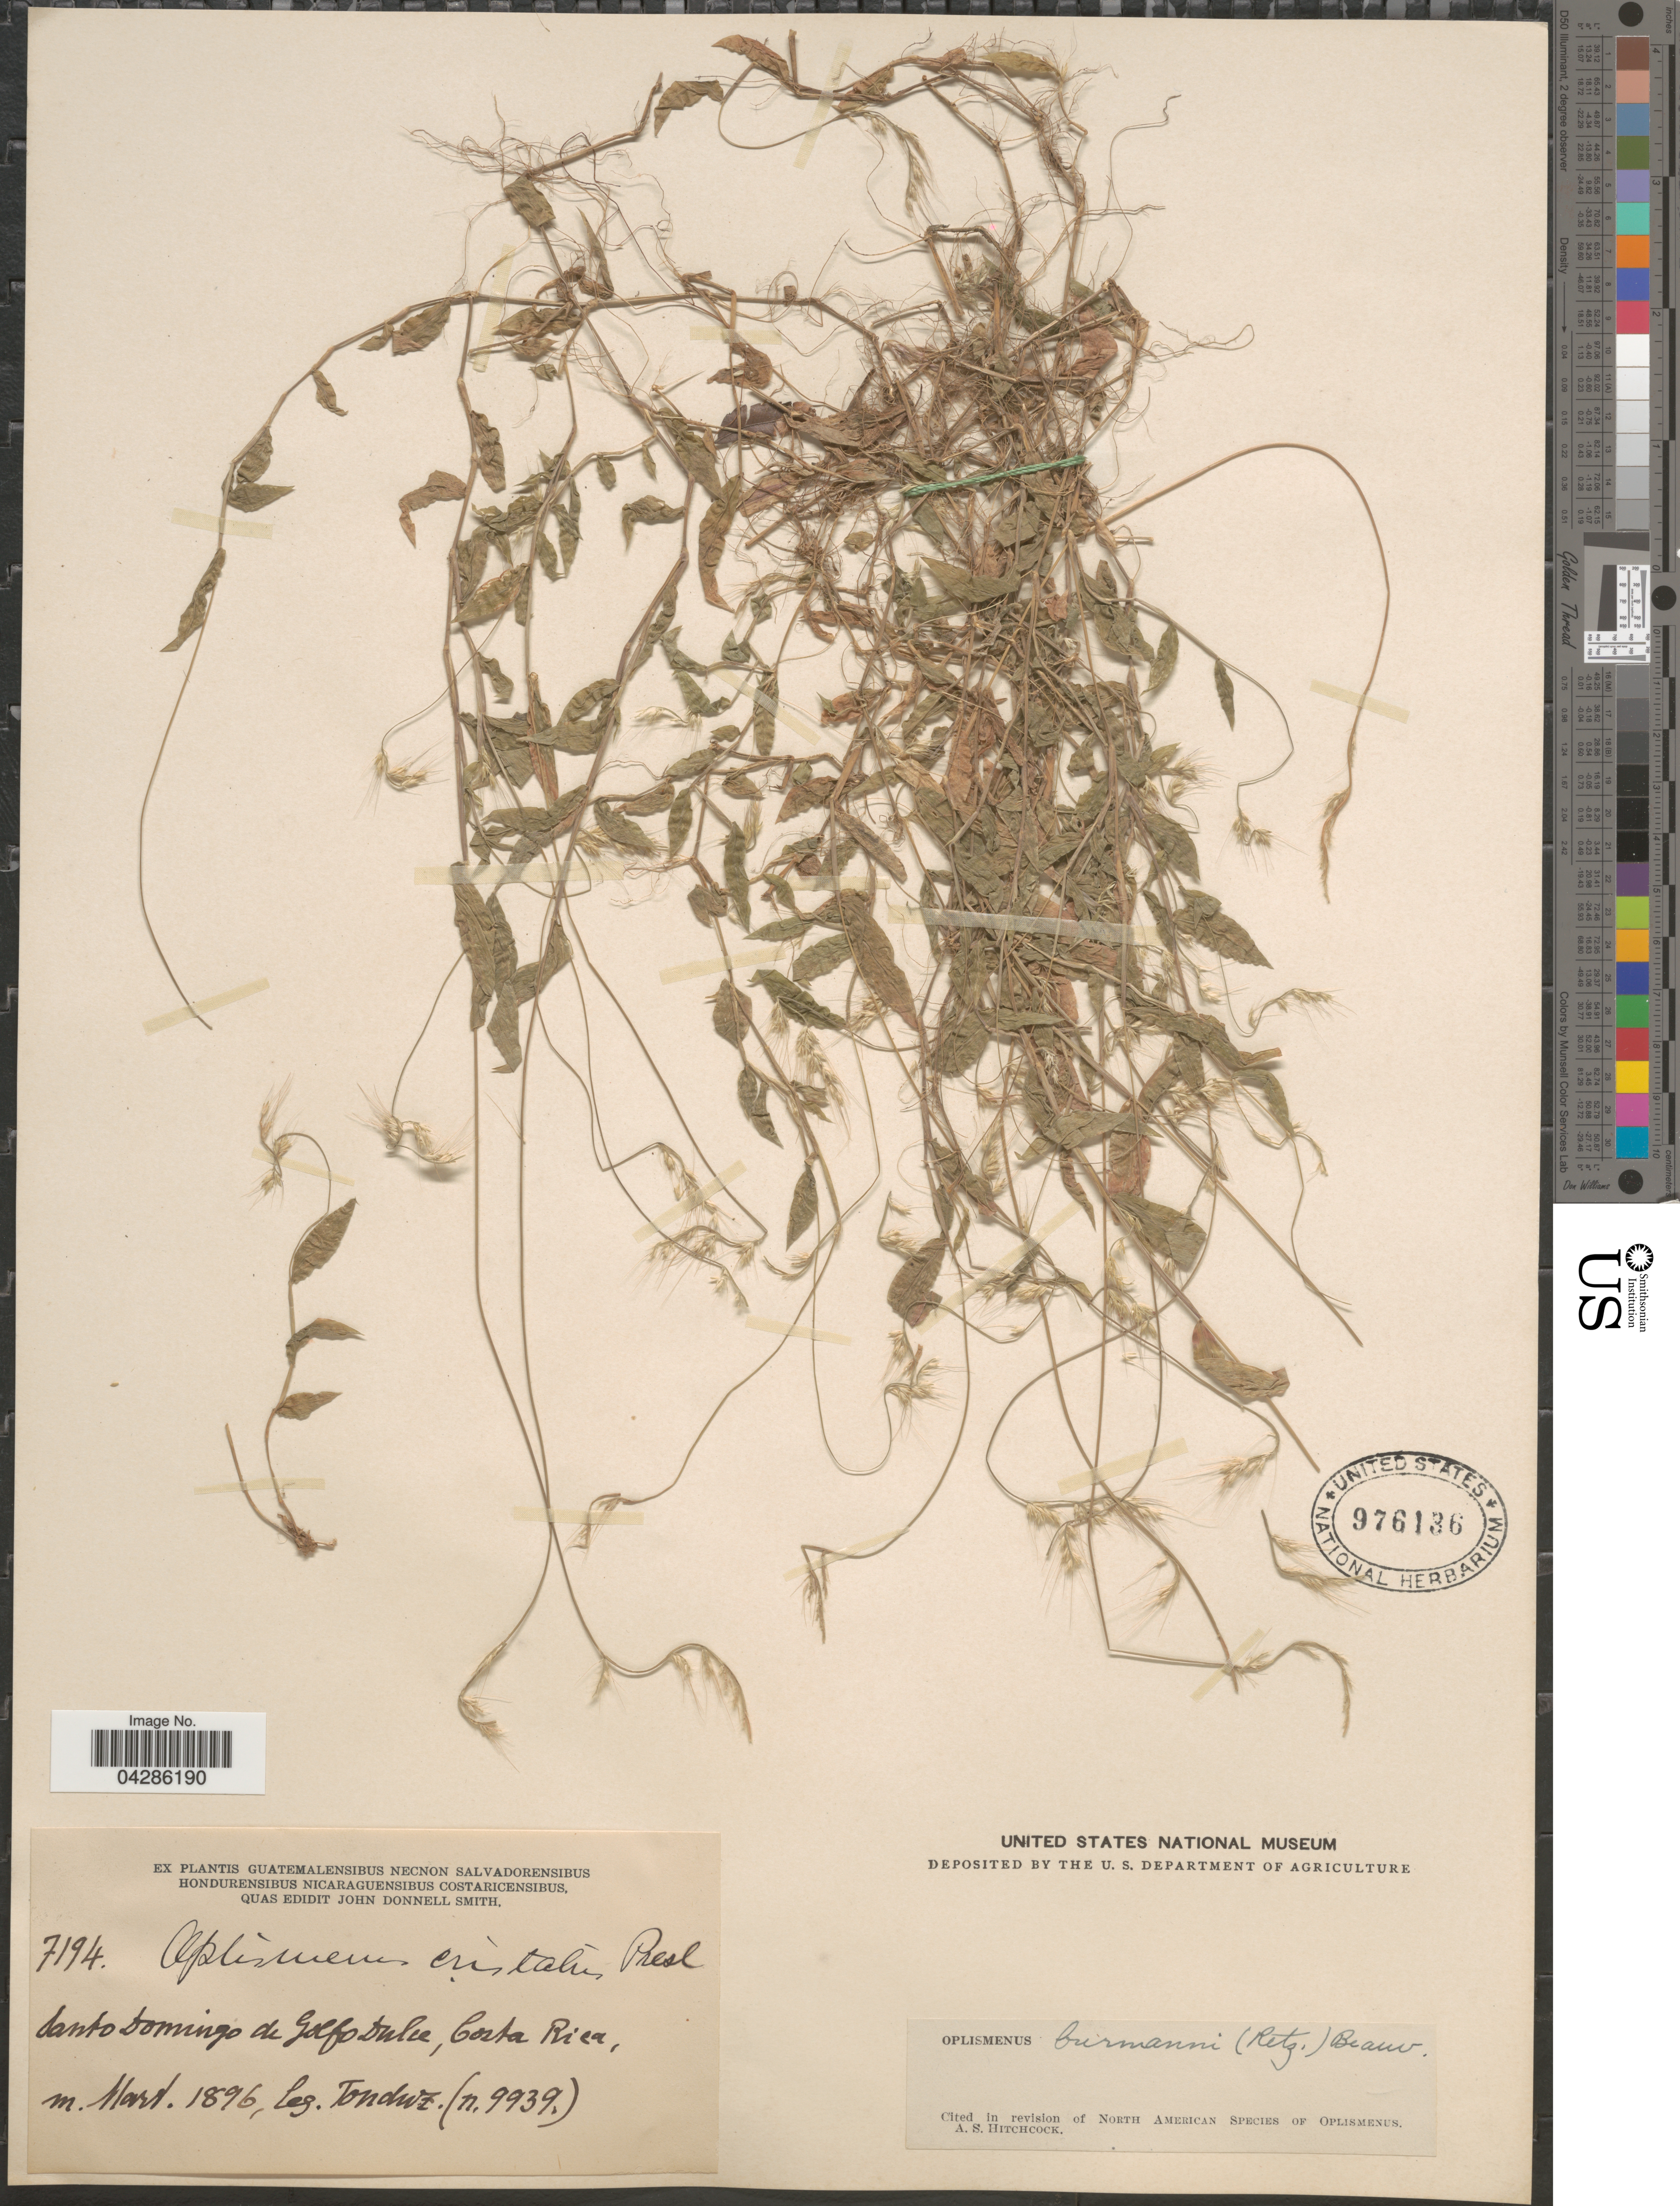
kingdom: Plantae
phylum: Tracheophyta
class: Liliopsida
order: Poales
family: Poaceae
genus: Oplismenus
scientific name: Oplismenus burmannii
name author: (Retz.) P. Beauv.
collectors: Tonduz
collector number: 9939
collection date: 1896-03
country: Costa Rica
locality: Santo Domingo de Golfo Dulce.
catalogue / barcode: US 976136